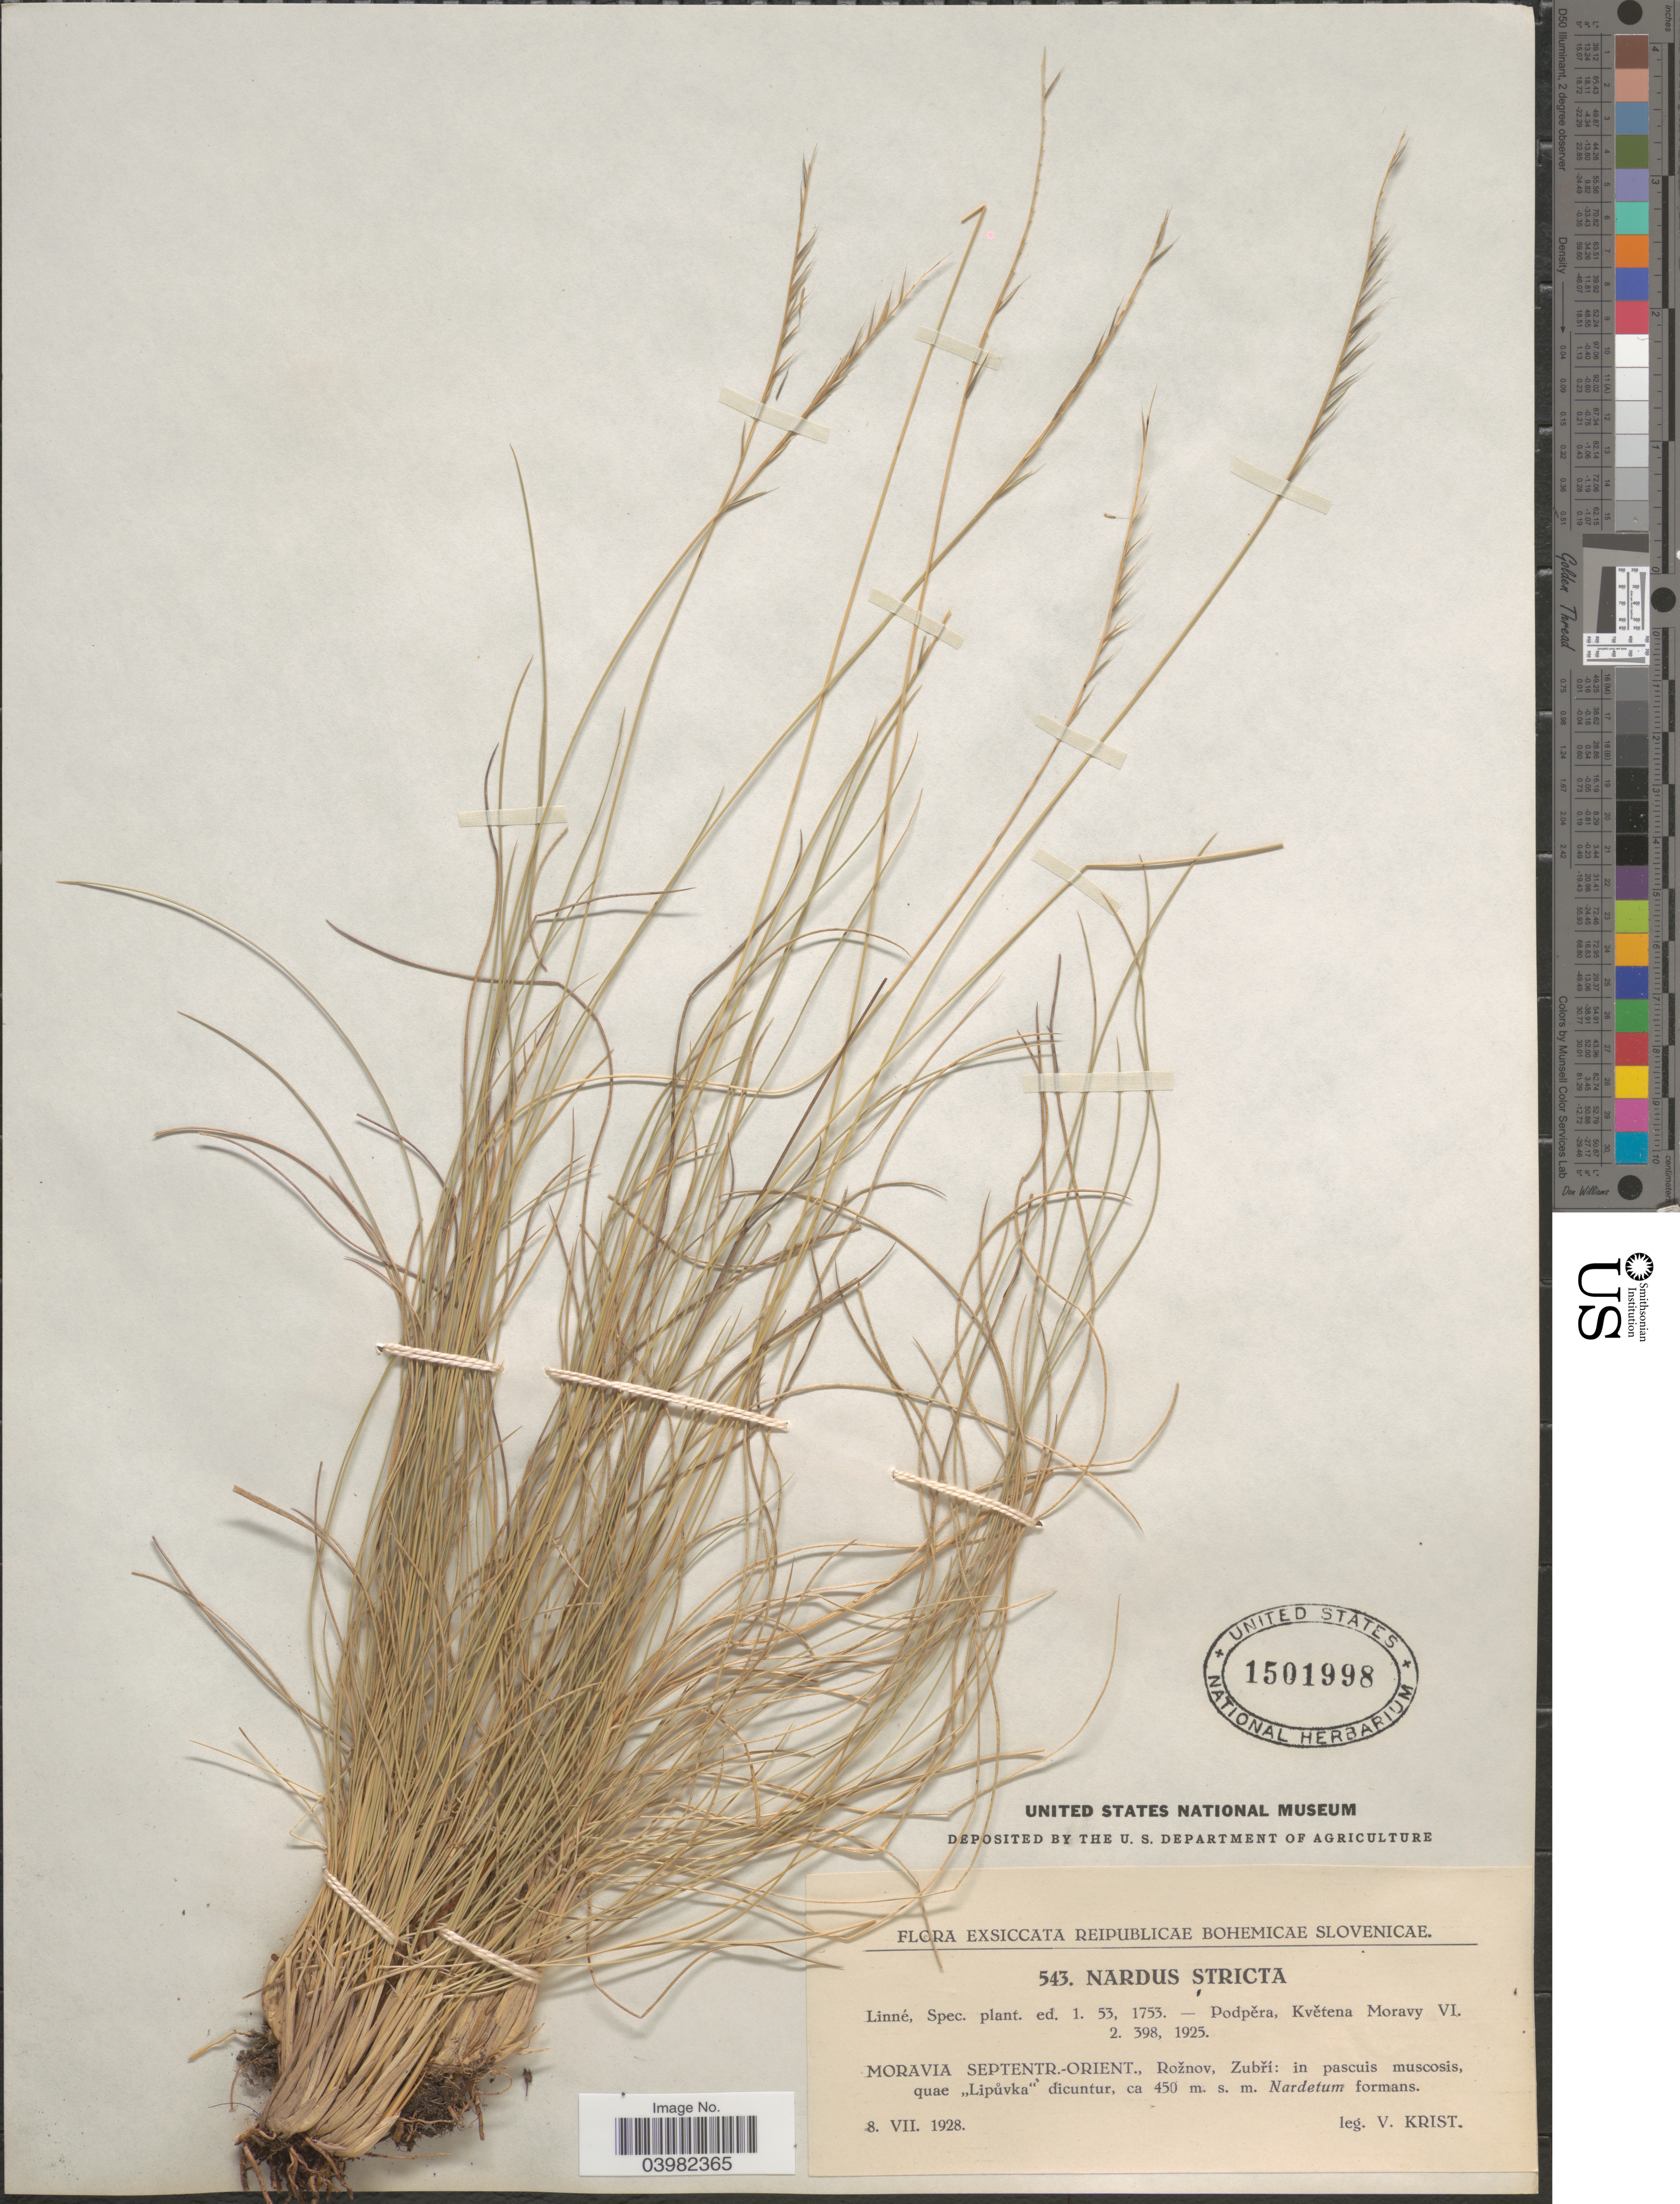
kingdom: Plantae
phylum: Tracheophyta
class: Liliopsida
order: Poales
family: Poaceae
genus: Nardus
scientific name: Nardus stricta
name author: L.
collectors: V. Krist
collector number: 543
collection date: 1928-07-08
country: Czechia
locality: Reipublicae Bohemicae Slovenicae. Moravia Septentr.-Orient., Rožnov, Zubři: in pascuis muscosis, quae "Lipůvka" dicuntur.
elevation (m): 450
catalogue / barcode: US 1501998